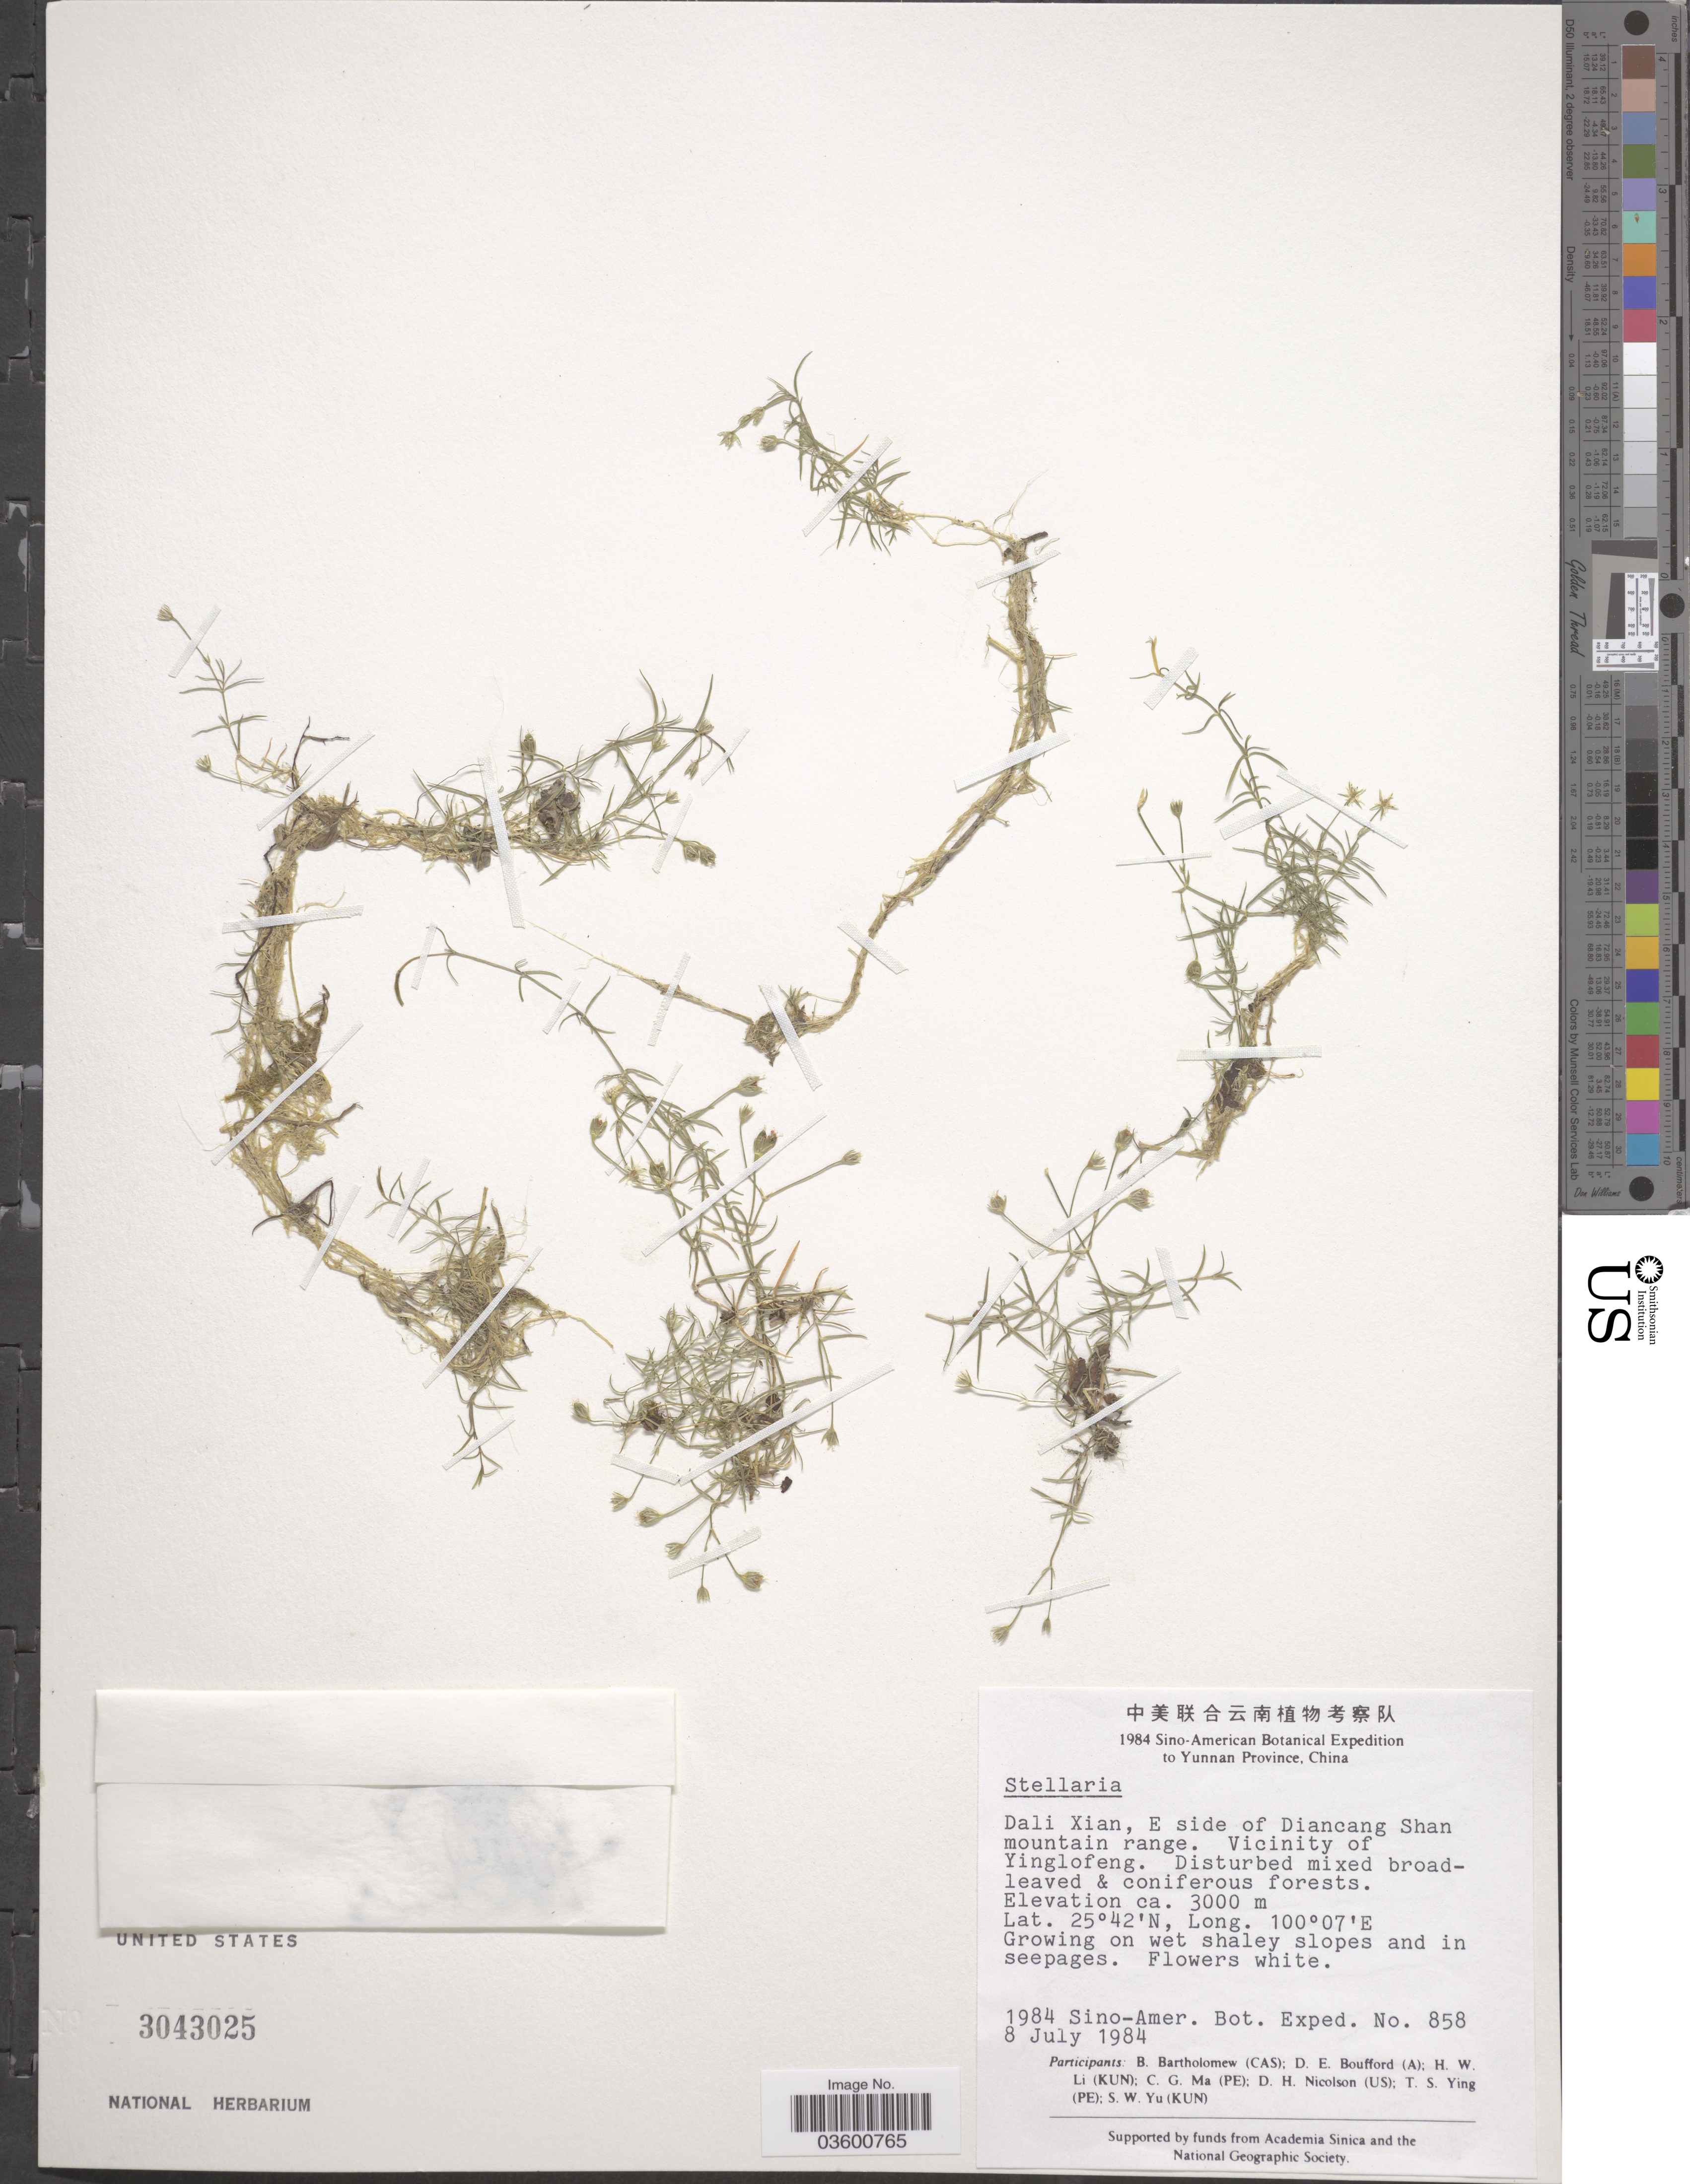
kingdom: Plantae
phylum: Tracheophyta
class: Magnoliopsida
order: Caryophyllales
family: Caryophyllaceae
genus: Stellaria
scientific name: Stellaria sp.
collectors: Sino-Amer. Bot. Exped. 1984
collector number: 858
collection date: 1984-07-08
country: China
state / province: Yunnan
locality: Dali Xian, E side of Diancang Shan mountain range. Vicinity of Yinglofeng.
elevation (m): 3000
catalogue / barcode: US 3043025